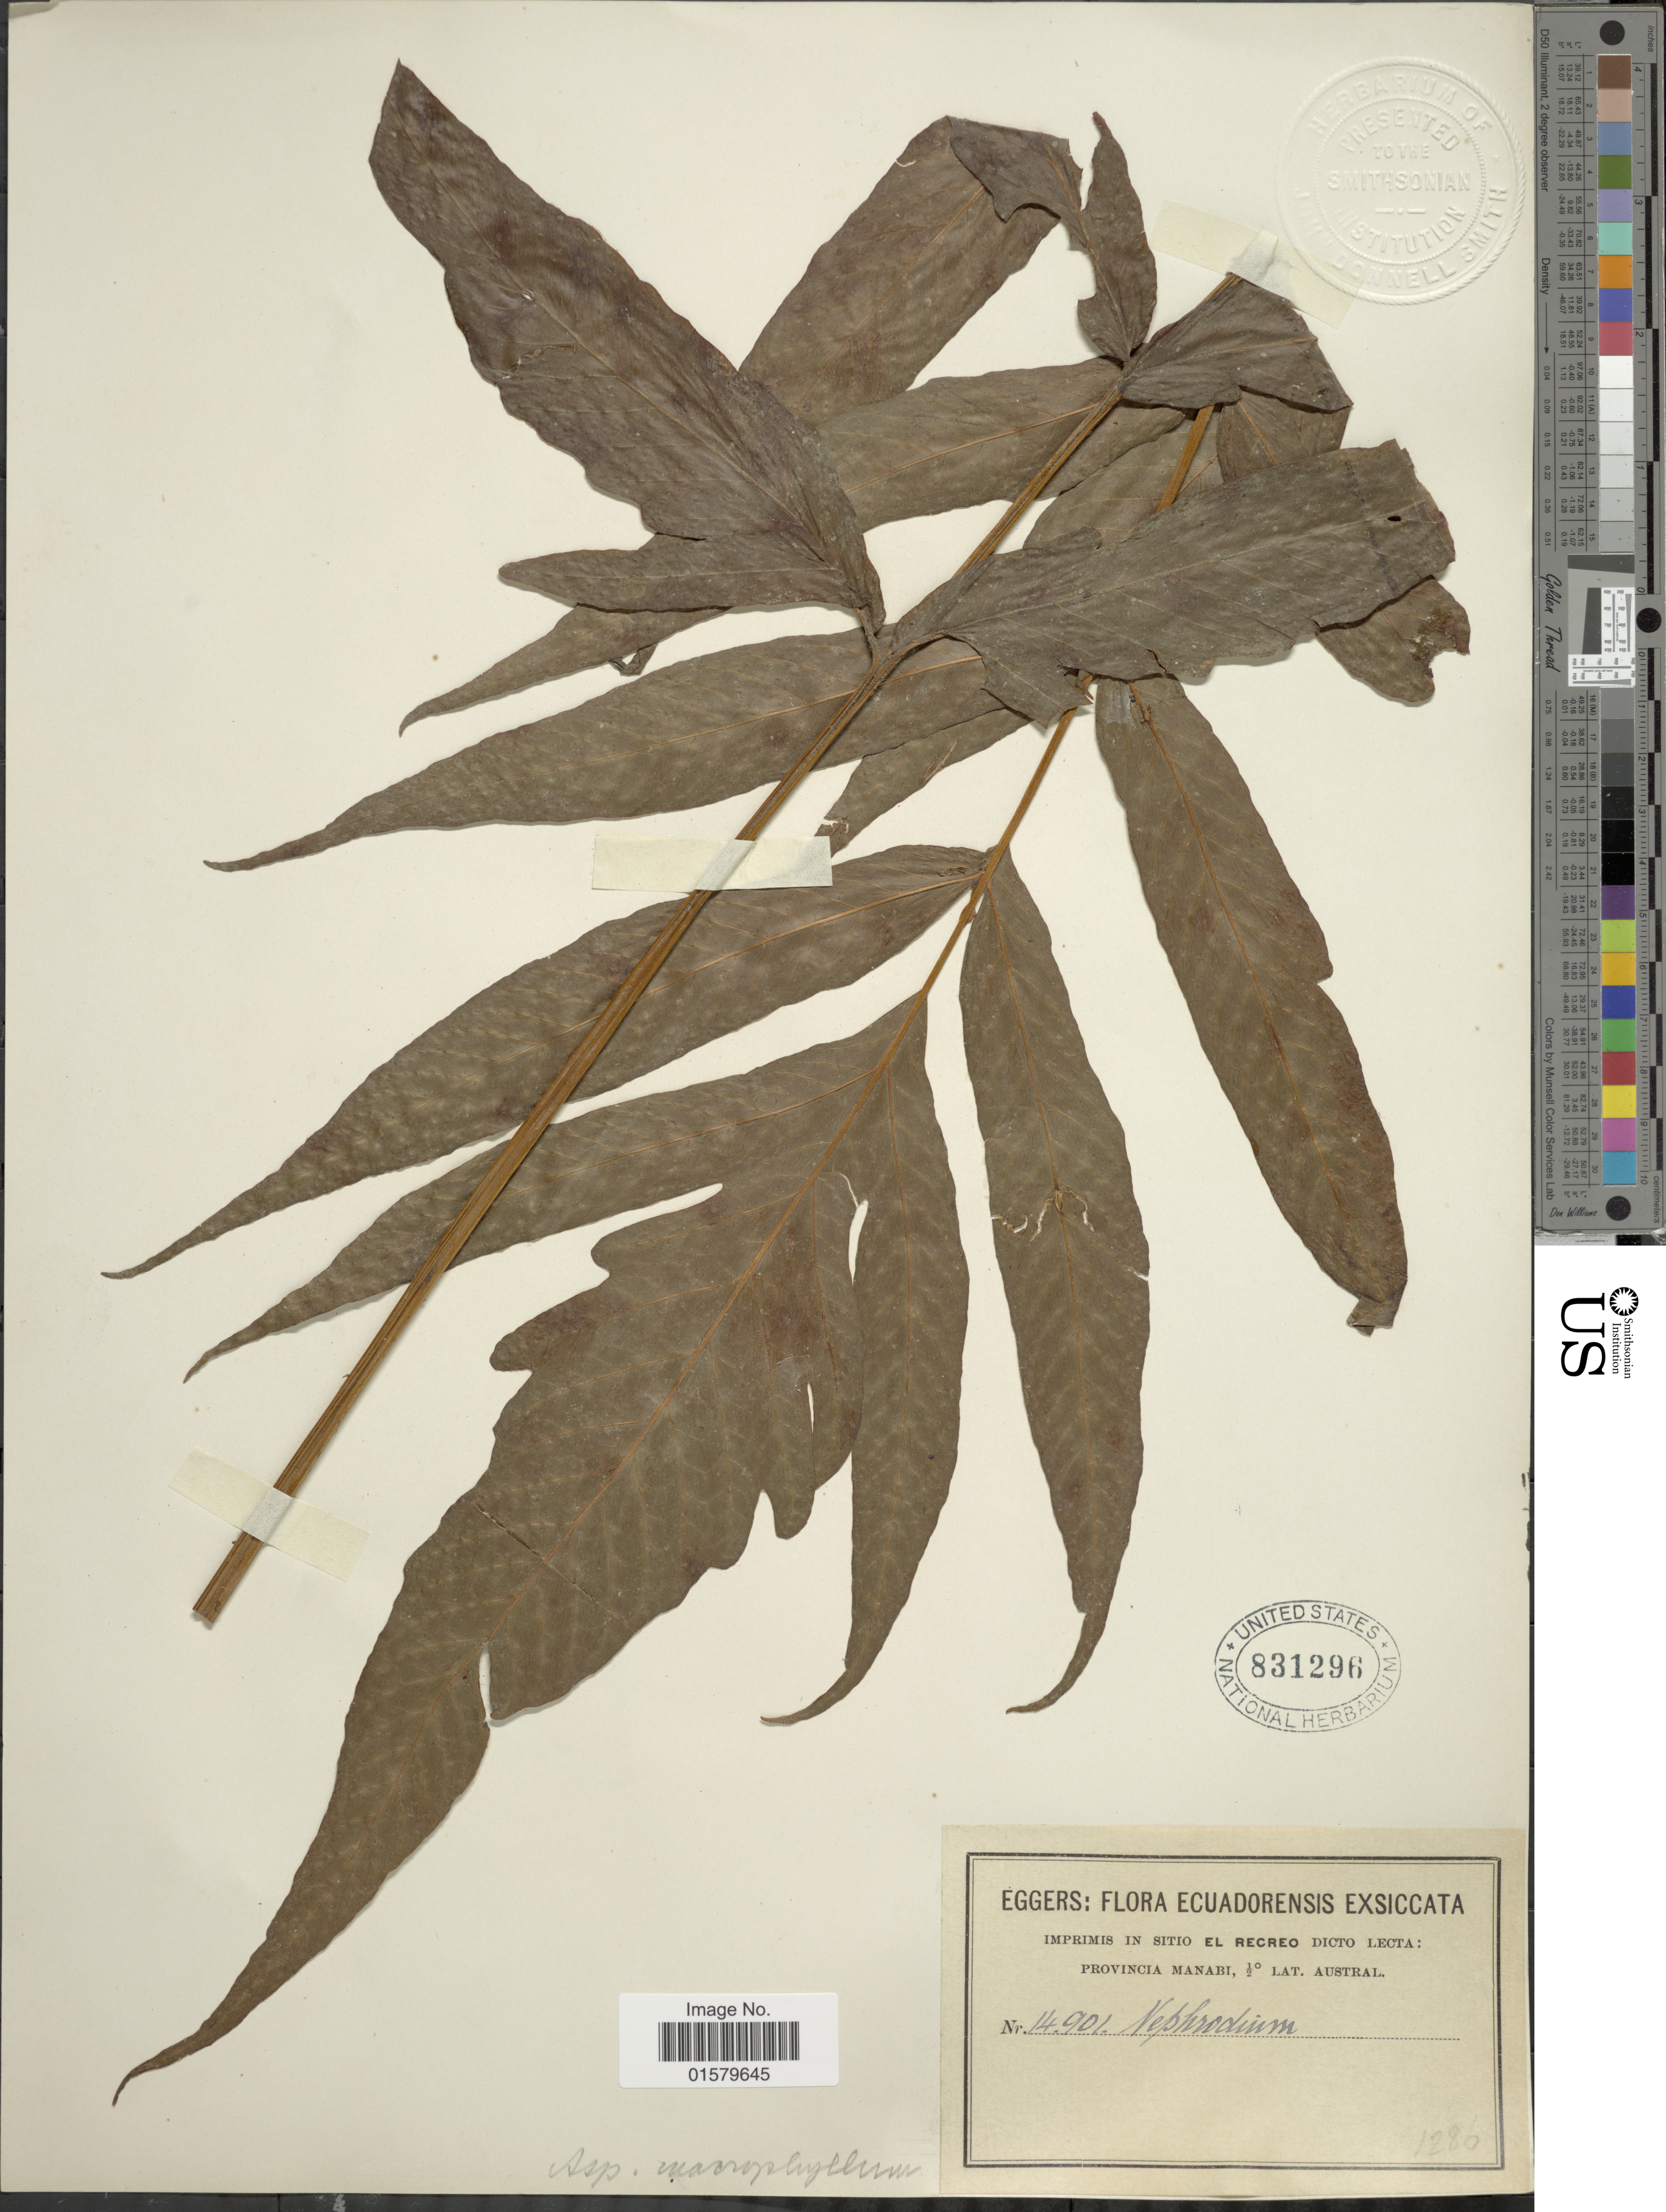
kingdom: Plantae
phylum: Tracheophyta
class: Polypodiopsida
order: Polypodiales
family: Tectariaceae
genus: Tectaria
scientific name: Tectaria incisa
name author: Cav.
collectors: -. Eggers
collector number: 14901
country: Ecuador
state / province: Manabí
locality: Imprimis in sitio El Recreo dicto Lecta, Austral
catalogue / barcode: US 831296